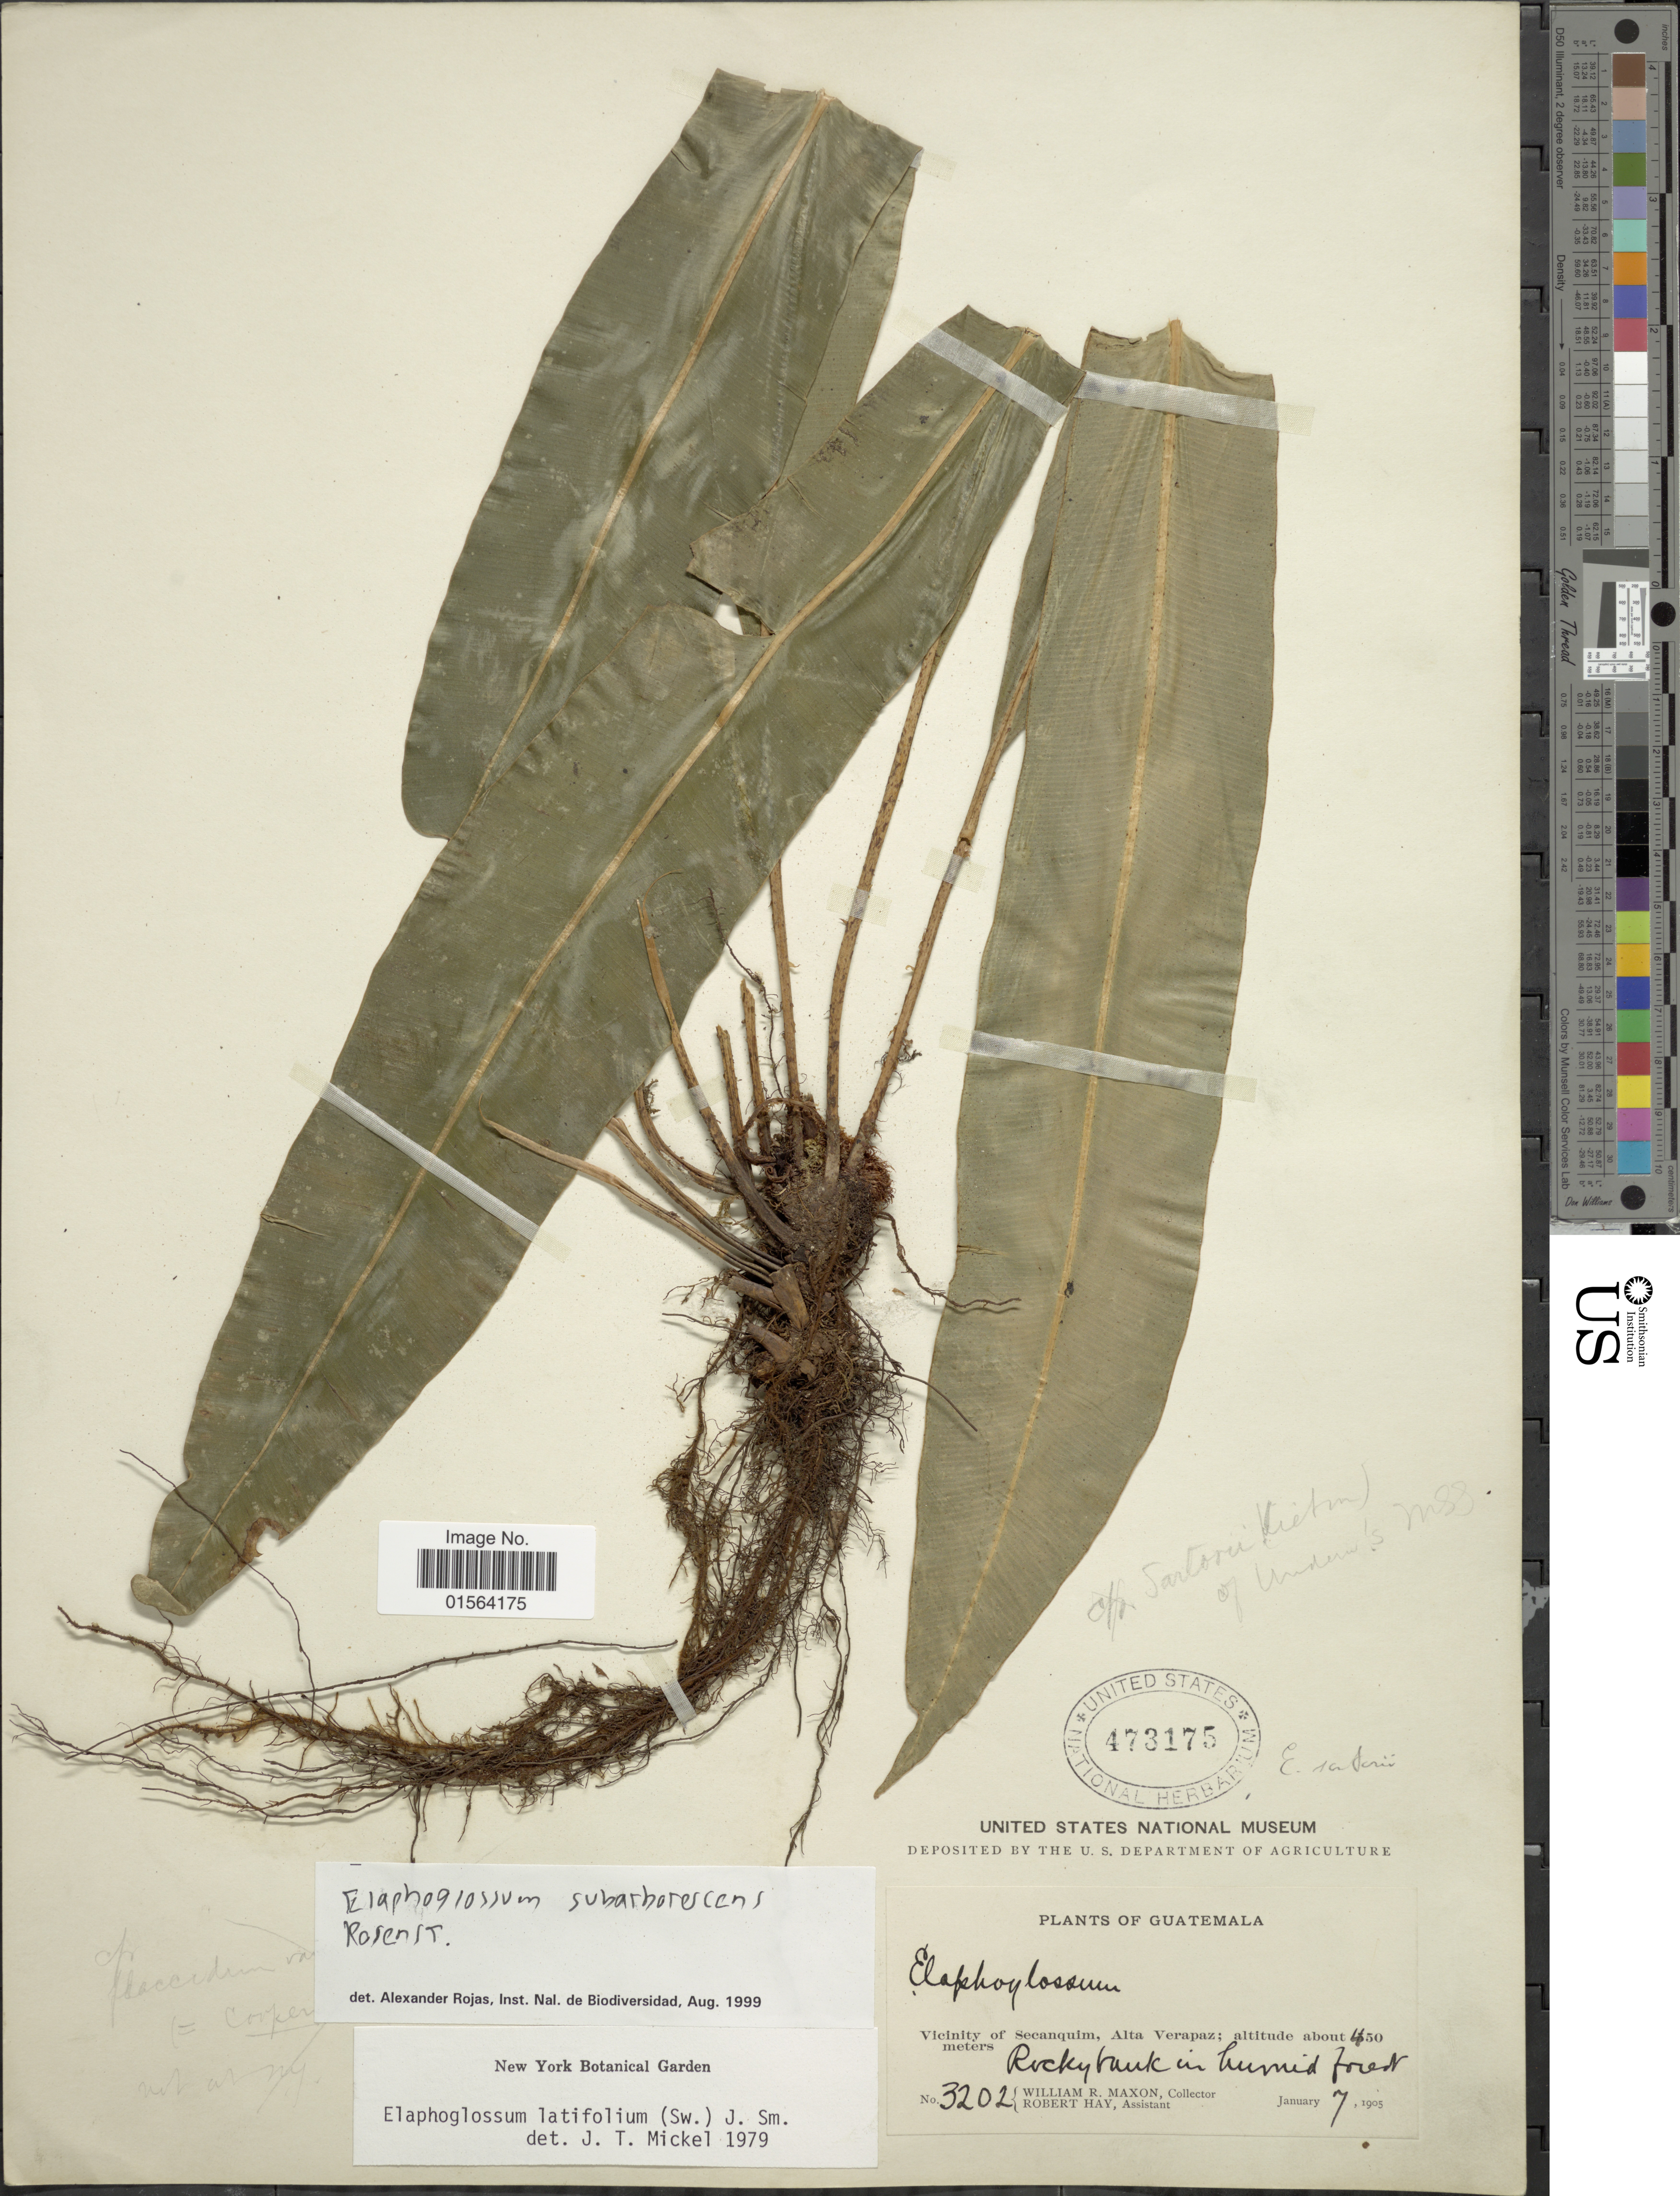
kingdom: Plantae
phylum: Tracheophyta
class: Polypodiopsida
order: Polypodiales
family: Dryopteridaceae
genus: Elaphoglossum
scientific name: Elaphoglossum latifolium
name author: (Sw.) J. Sm.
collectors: W. R. Maxon & R. H. Hay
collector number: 3202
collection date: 1905-01-07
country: Guatemala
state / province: Alta Verapaz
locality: Vicinity of Secanquim, Alta Verapaz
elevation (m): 450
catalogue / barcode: US 473175